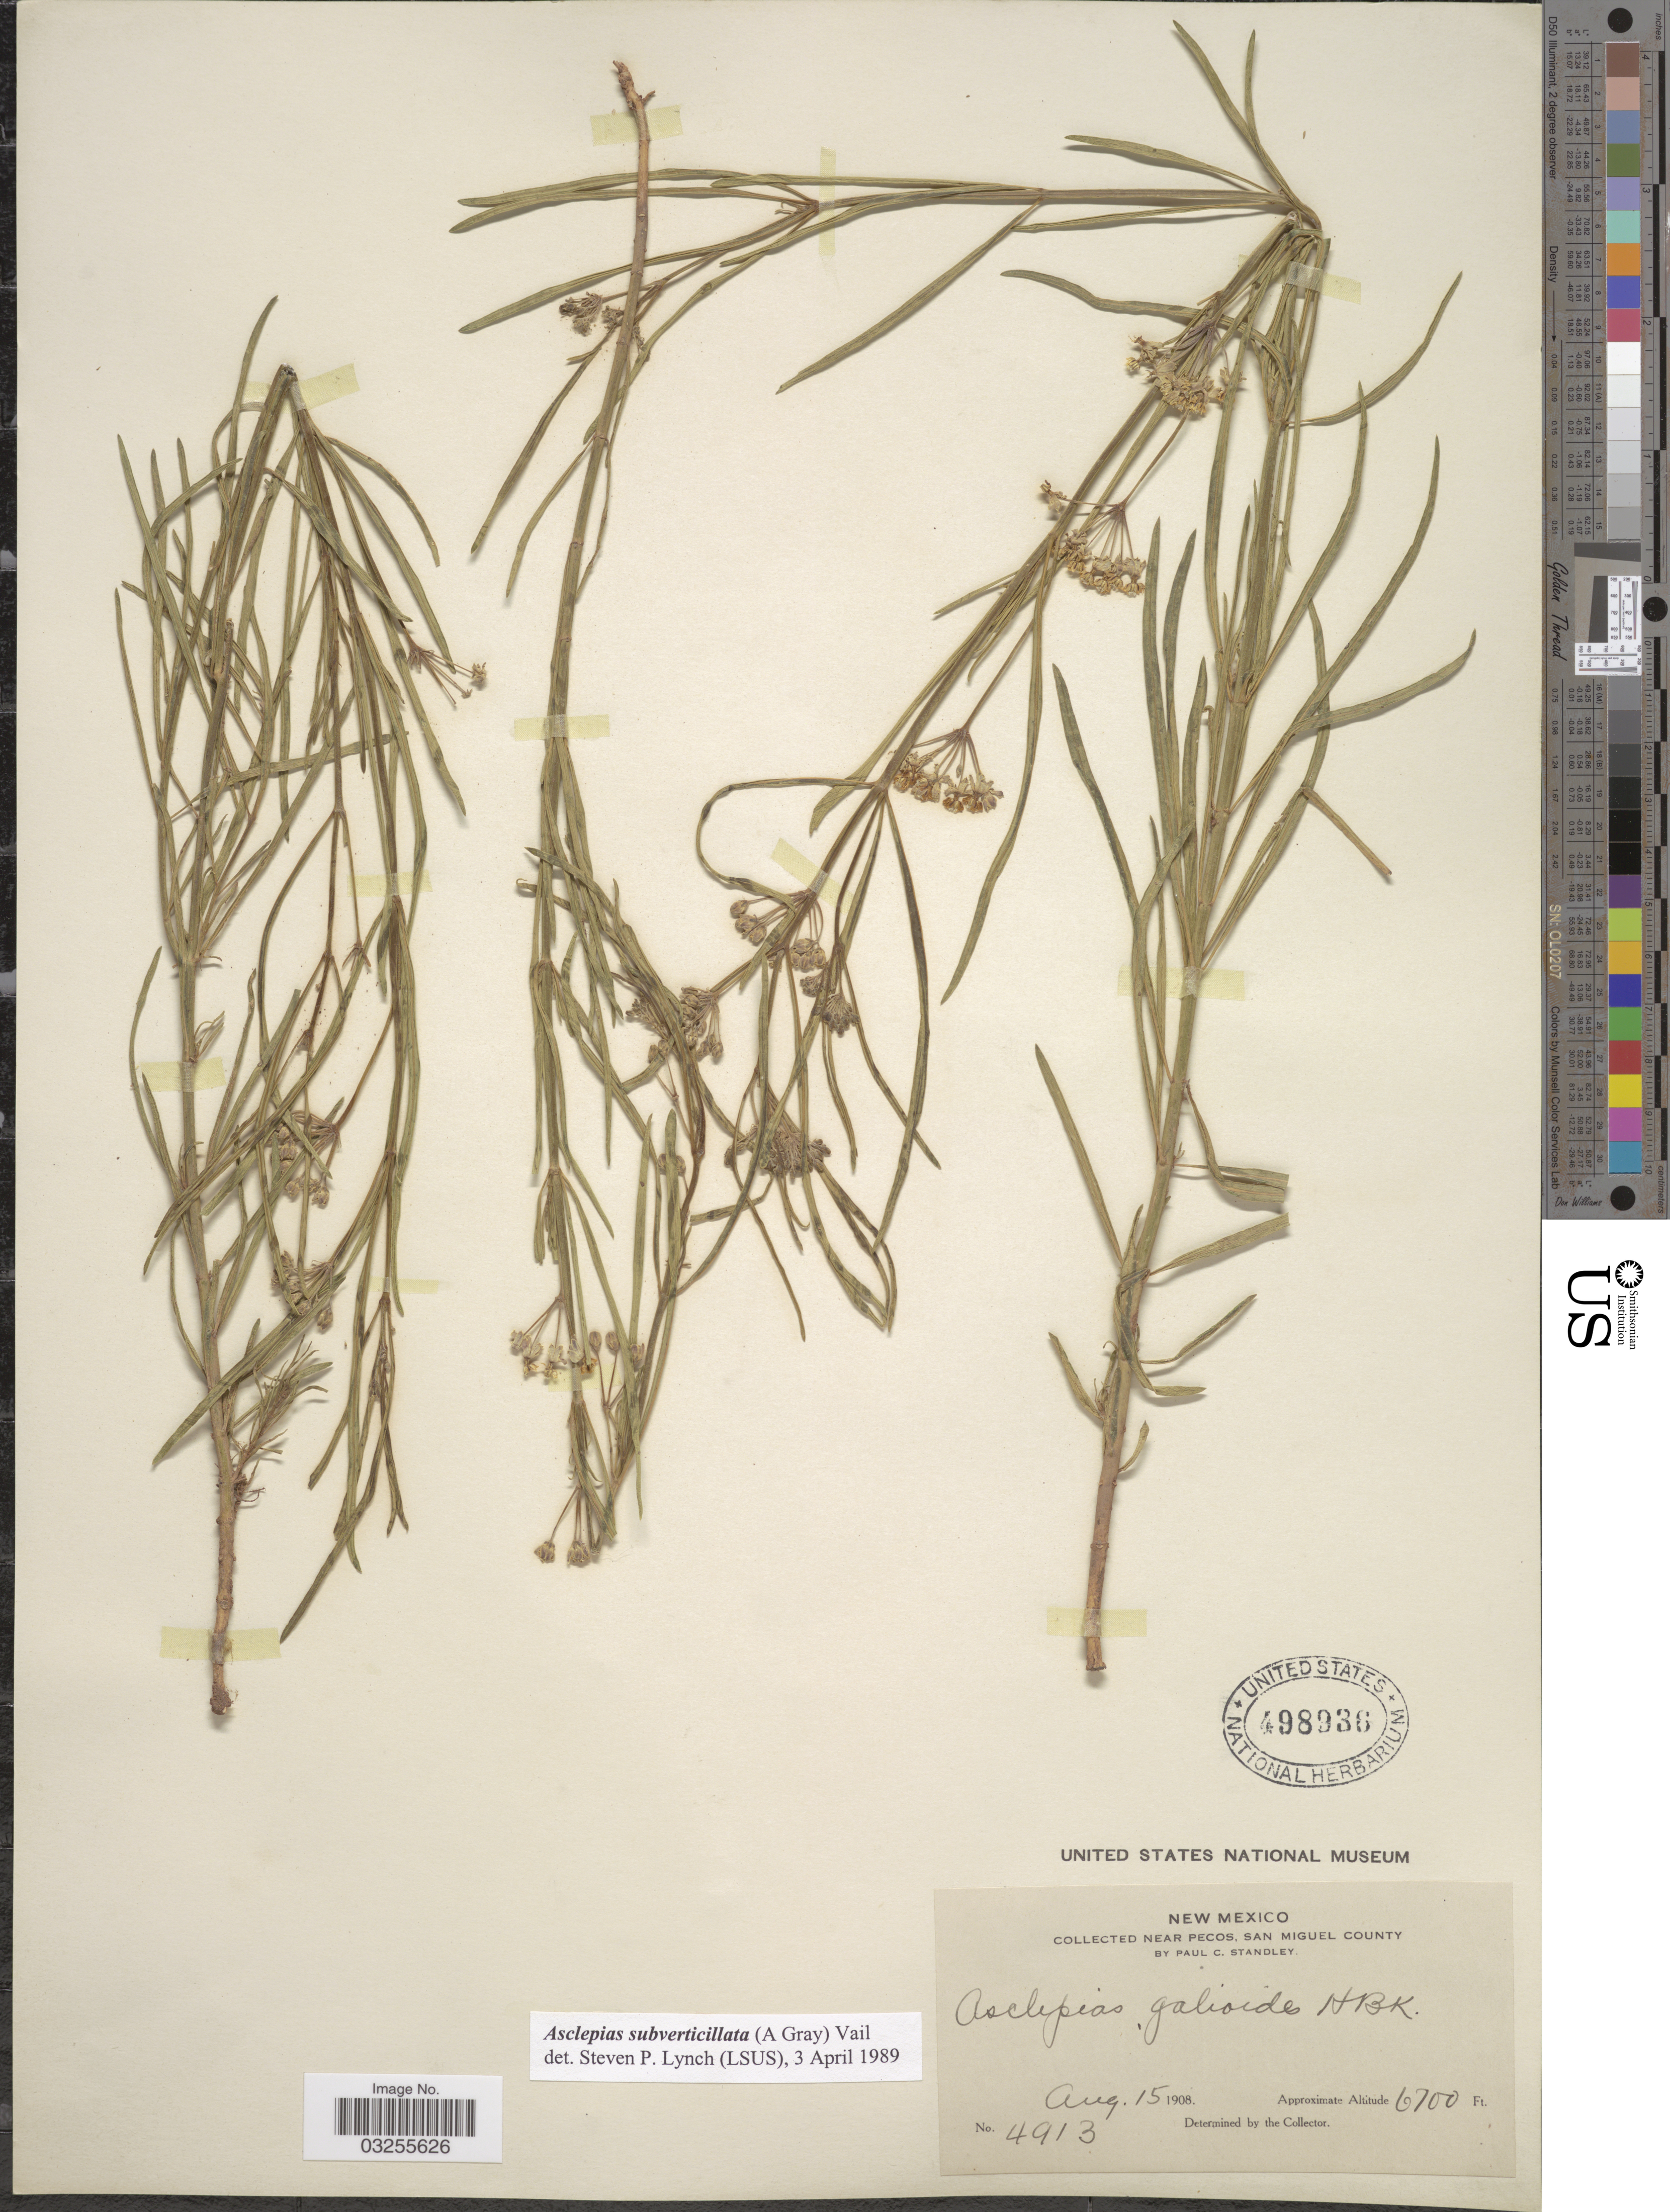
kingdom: Plantae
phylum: Tracheophyta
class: Magnoliopsida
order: Gentianales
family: Apocynaceae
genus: Asclepias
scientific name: Asclepias subverticillata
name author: (A. Gray) Vail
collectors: P. C. Standley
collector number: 4913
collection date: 1908-08-15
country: United States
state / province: New Mexico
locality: Near Pecos, San Miguel County.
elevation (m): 2042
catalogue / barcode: US 498936